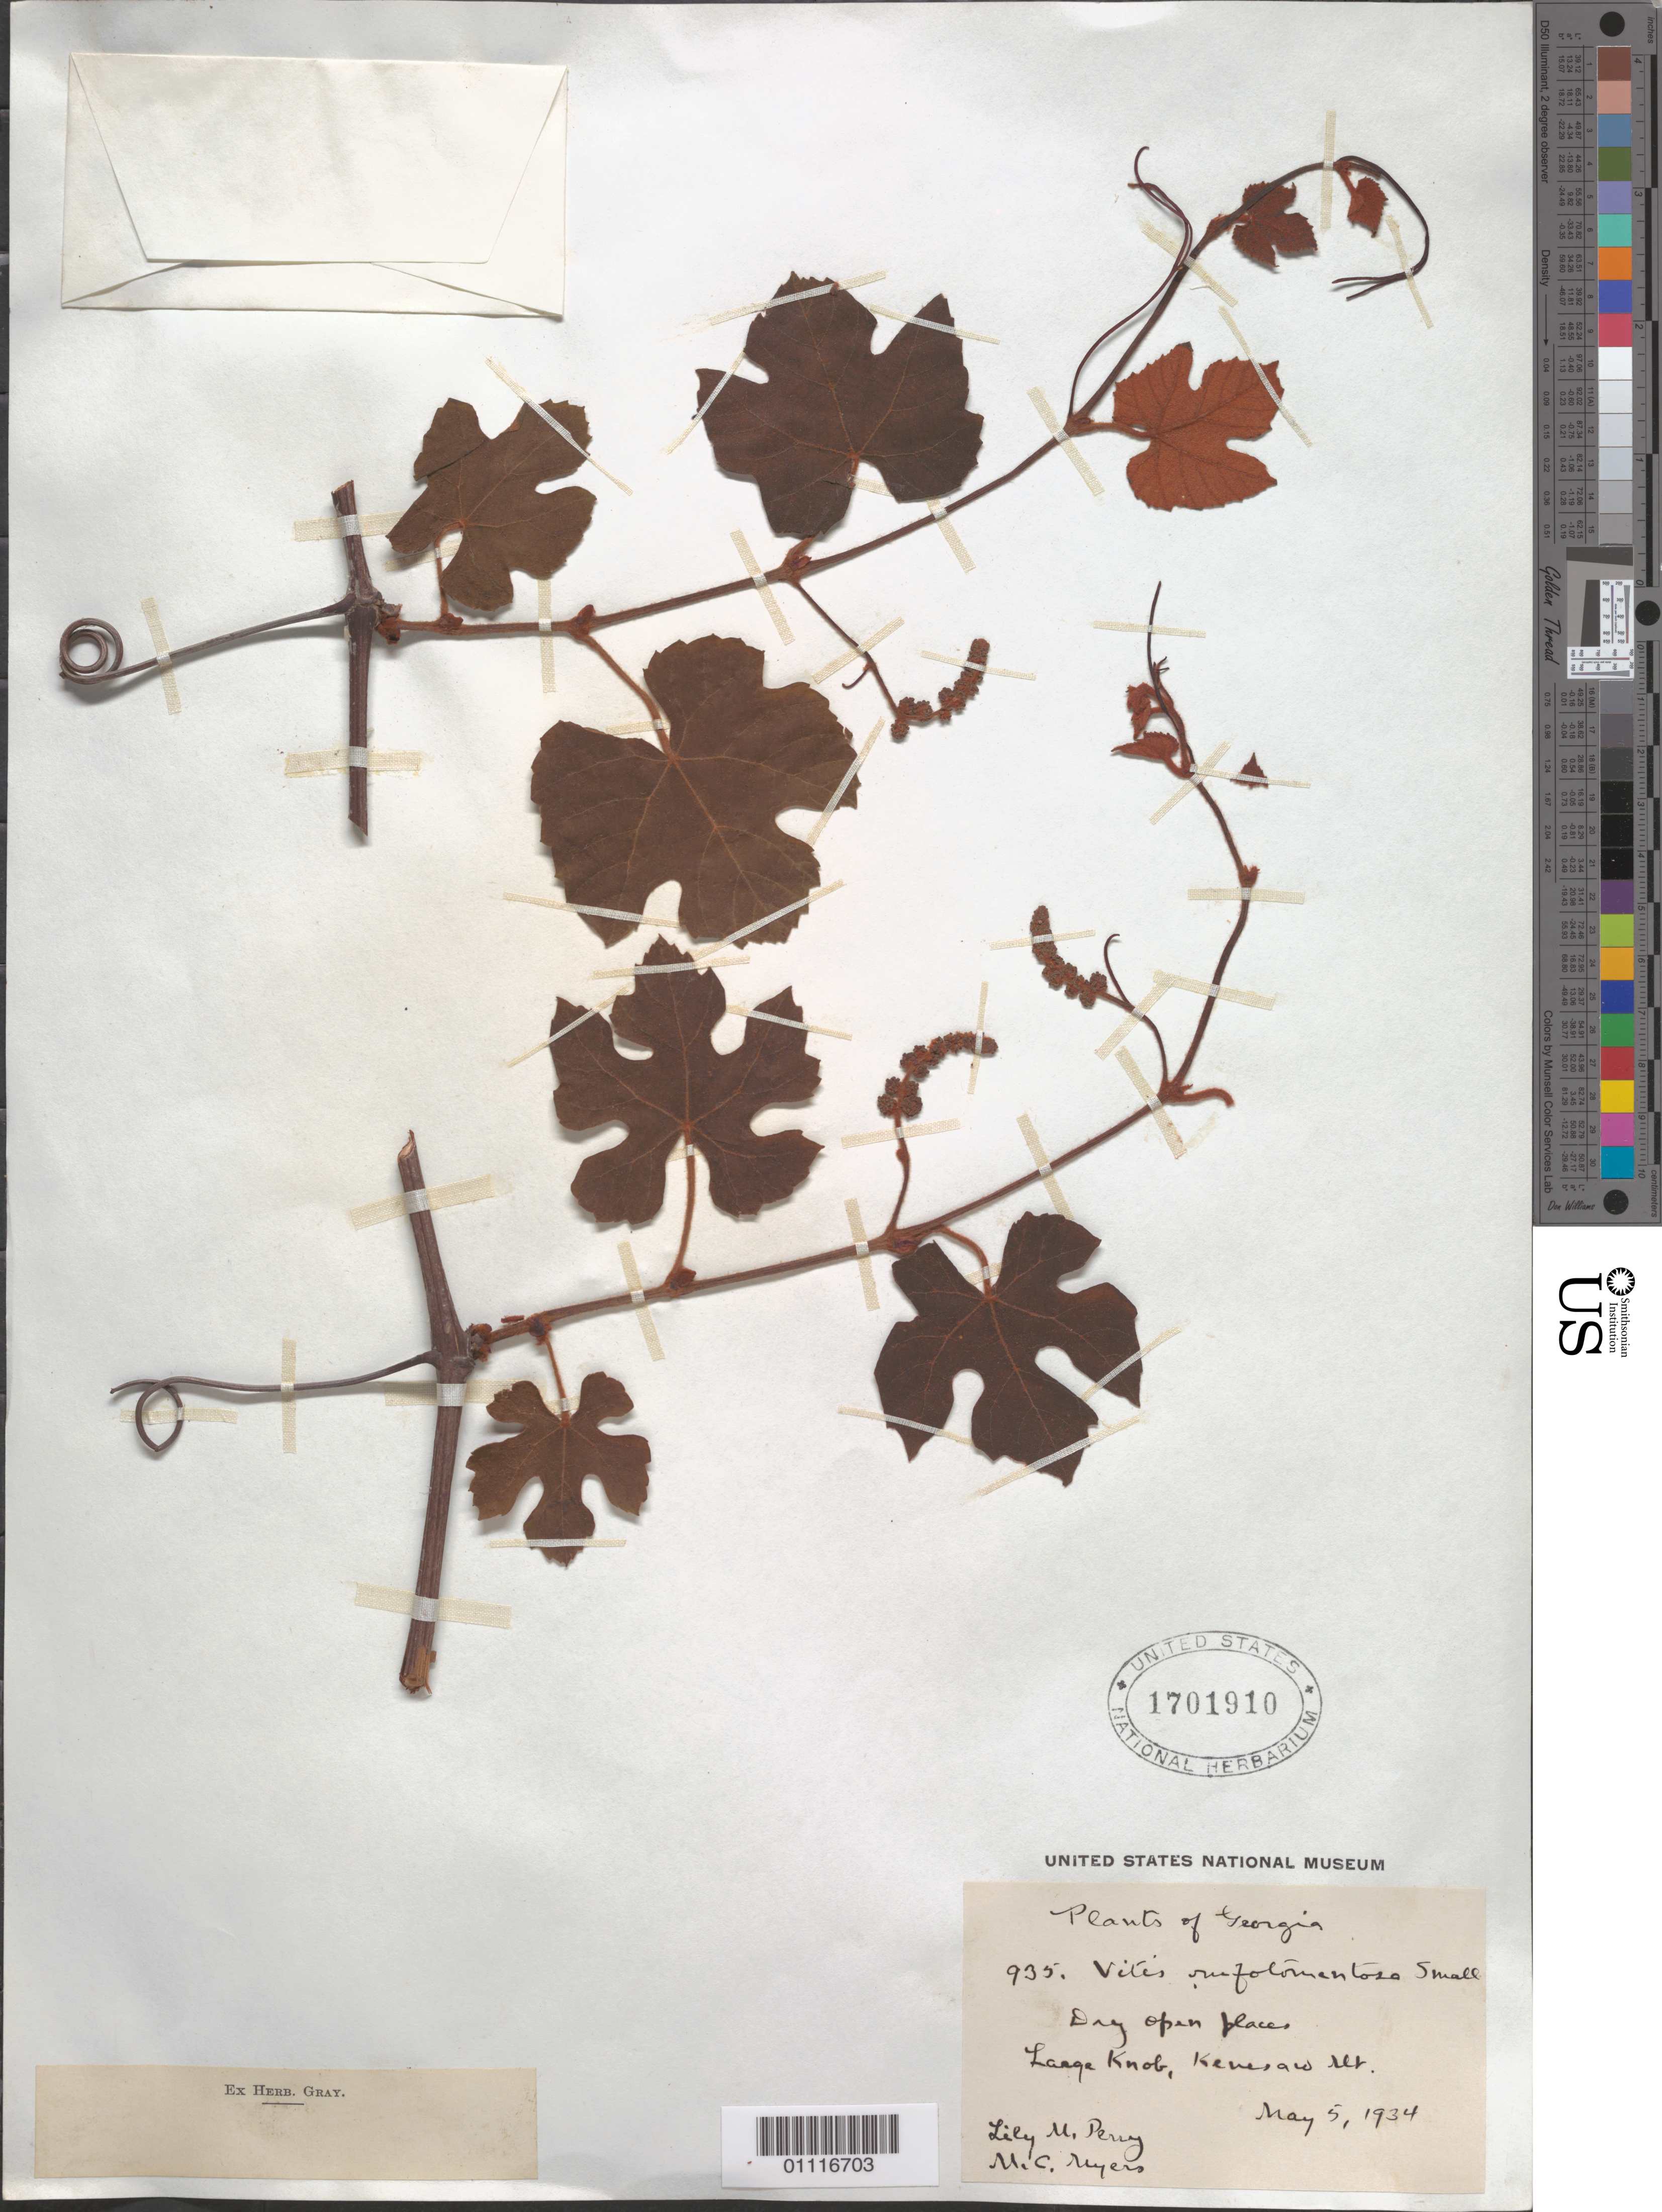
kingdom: Plantae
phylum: Tracheophyta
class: Magnoliopsida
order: Vitales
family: Vitaceae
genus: Vitis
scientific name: Vitis araneosa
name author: J. Le Conte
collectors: L. M. Perry & M. Myers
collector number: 935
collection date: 1934-05-05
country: United States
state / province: Georgia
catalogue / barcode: US 1701910